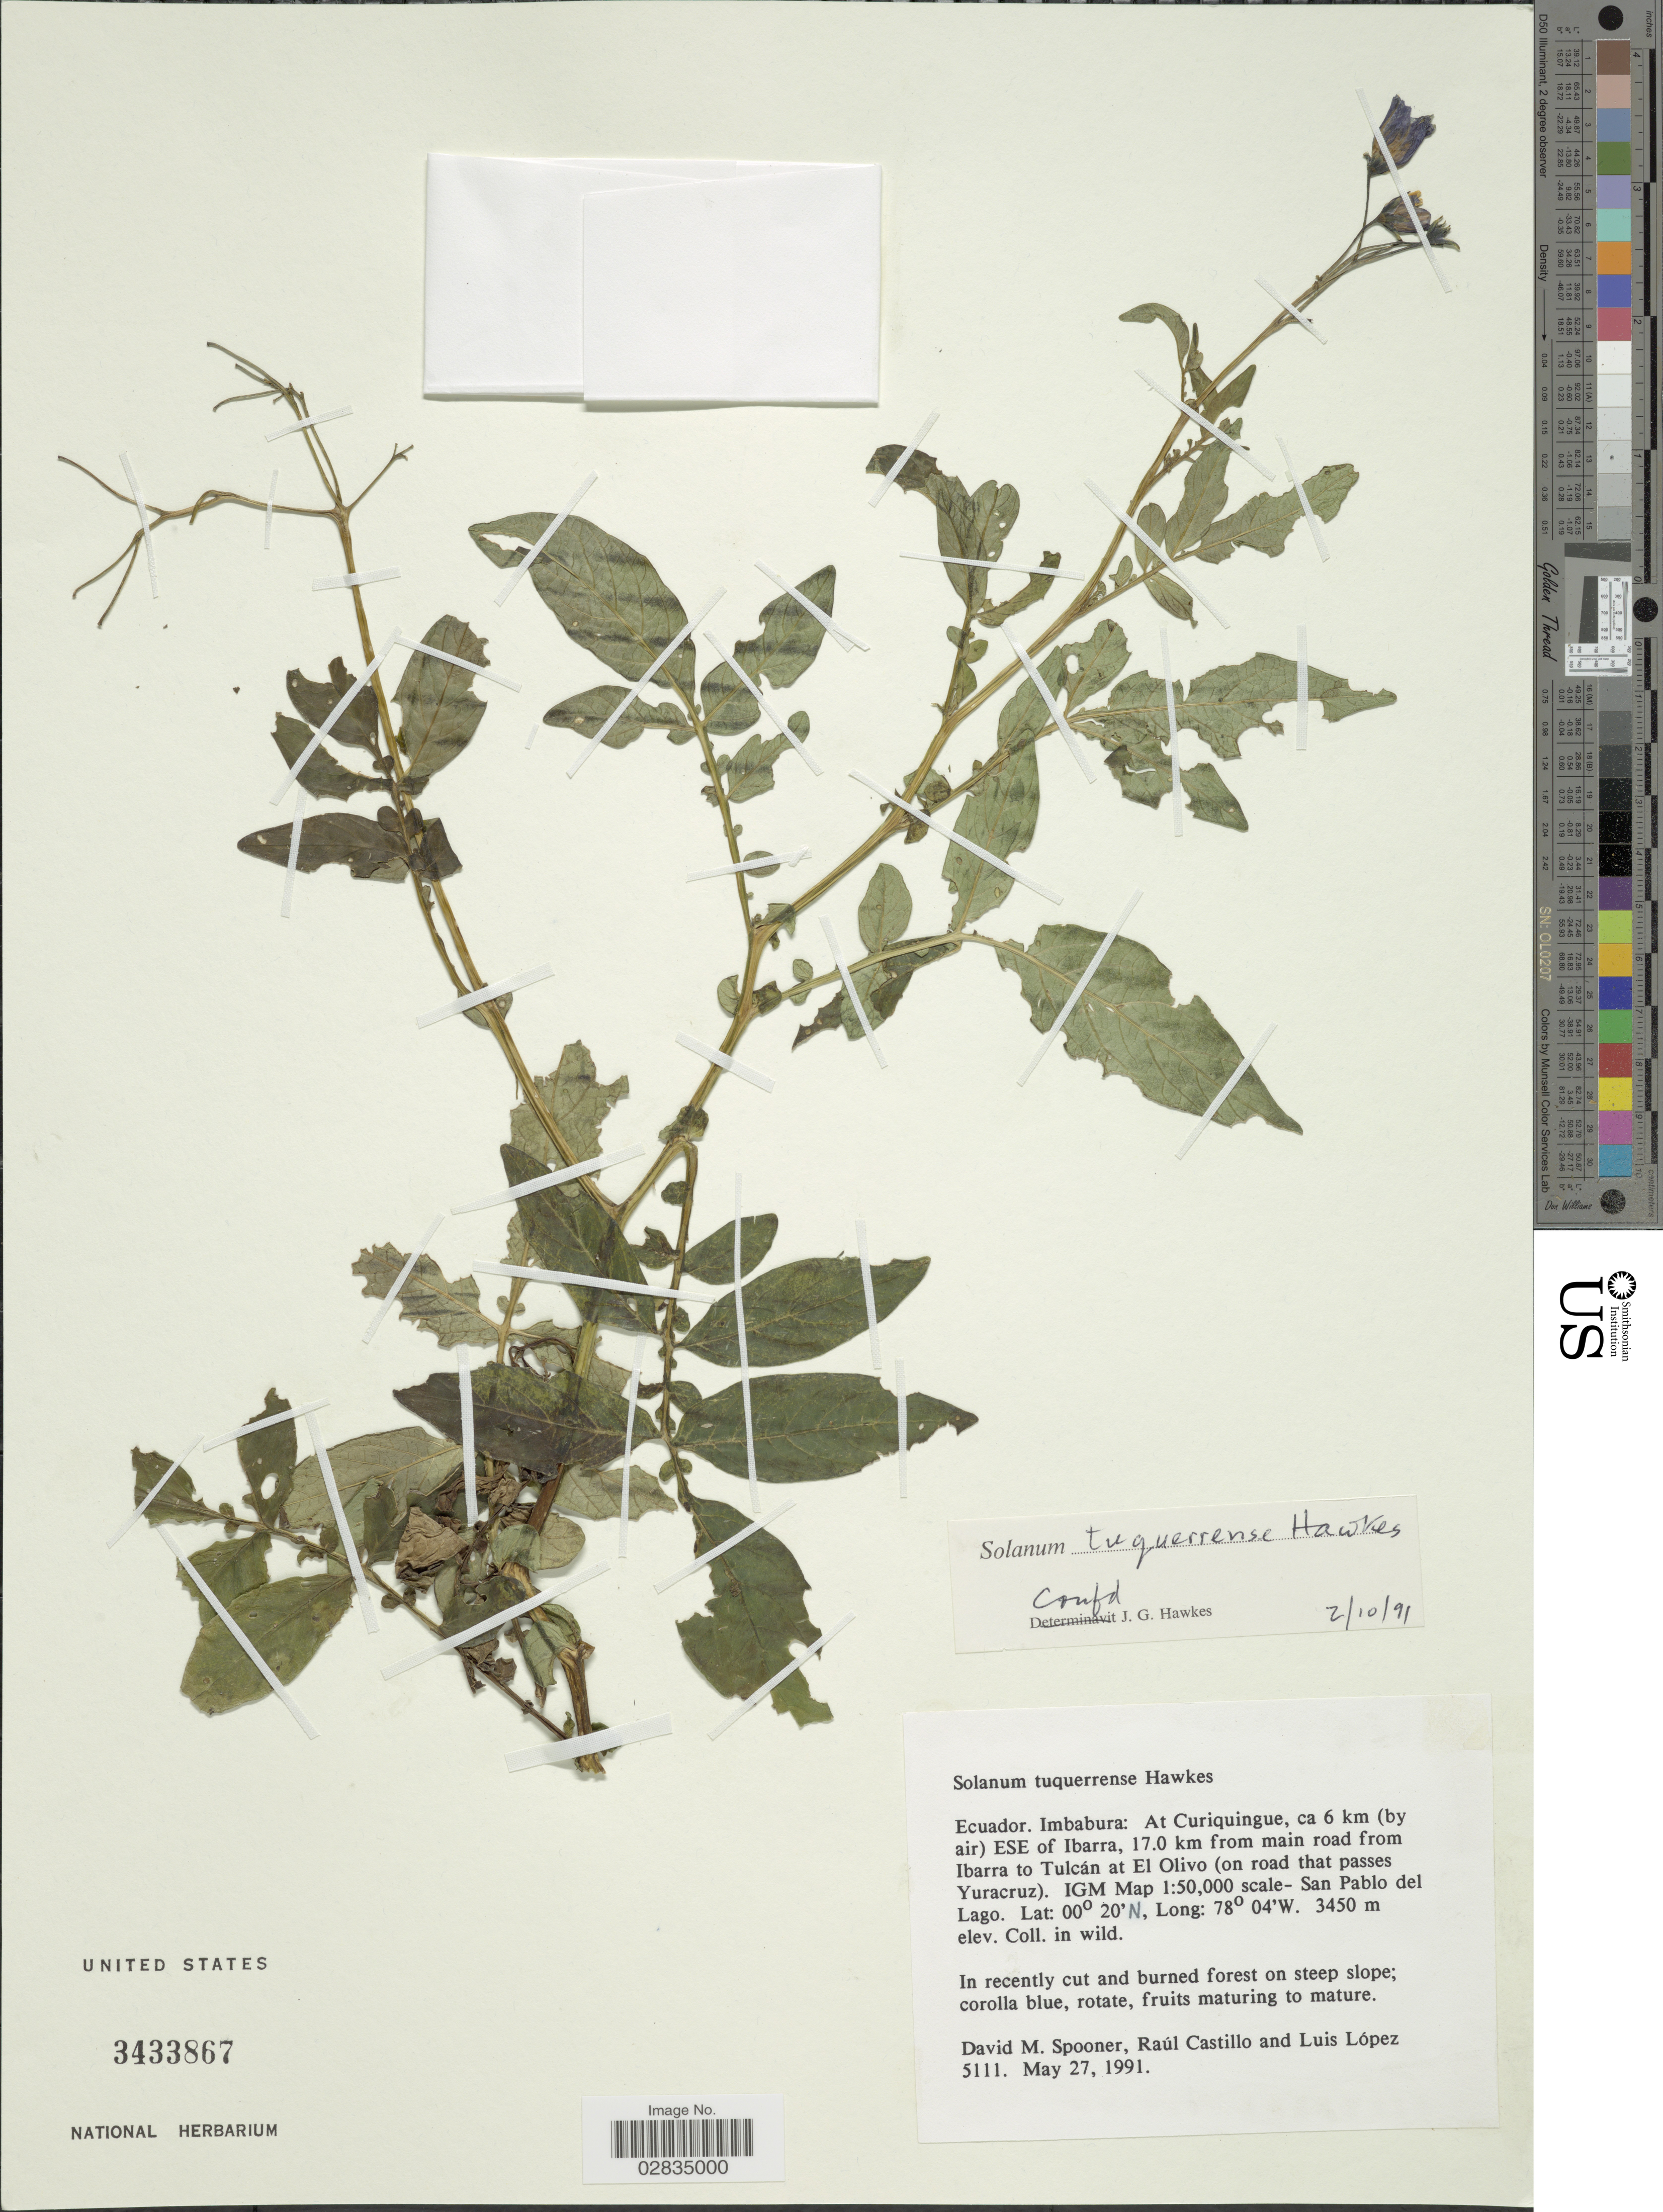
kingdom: Plantae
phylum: Tracheophyta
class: Magnoliopsida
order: Solanales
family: Solanaceae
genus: Solanum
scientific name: Solanum tuquerrense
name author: Hawkes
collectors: D. Spooner, R. Castillo & L. López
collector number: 5111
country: Ecuador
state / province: Imbabura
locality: At Curiquingue, ca 6 km (by air) ESE of Ibarra, 17.0 km from main road from Ibarra to Tulcán at El Olivo (on road that passes Yuracruz), IGM Map 1:50.000 scale-San Pablo del Lago.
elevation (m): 3450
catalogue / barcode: US 3433867